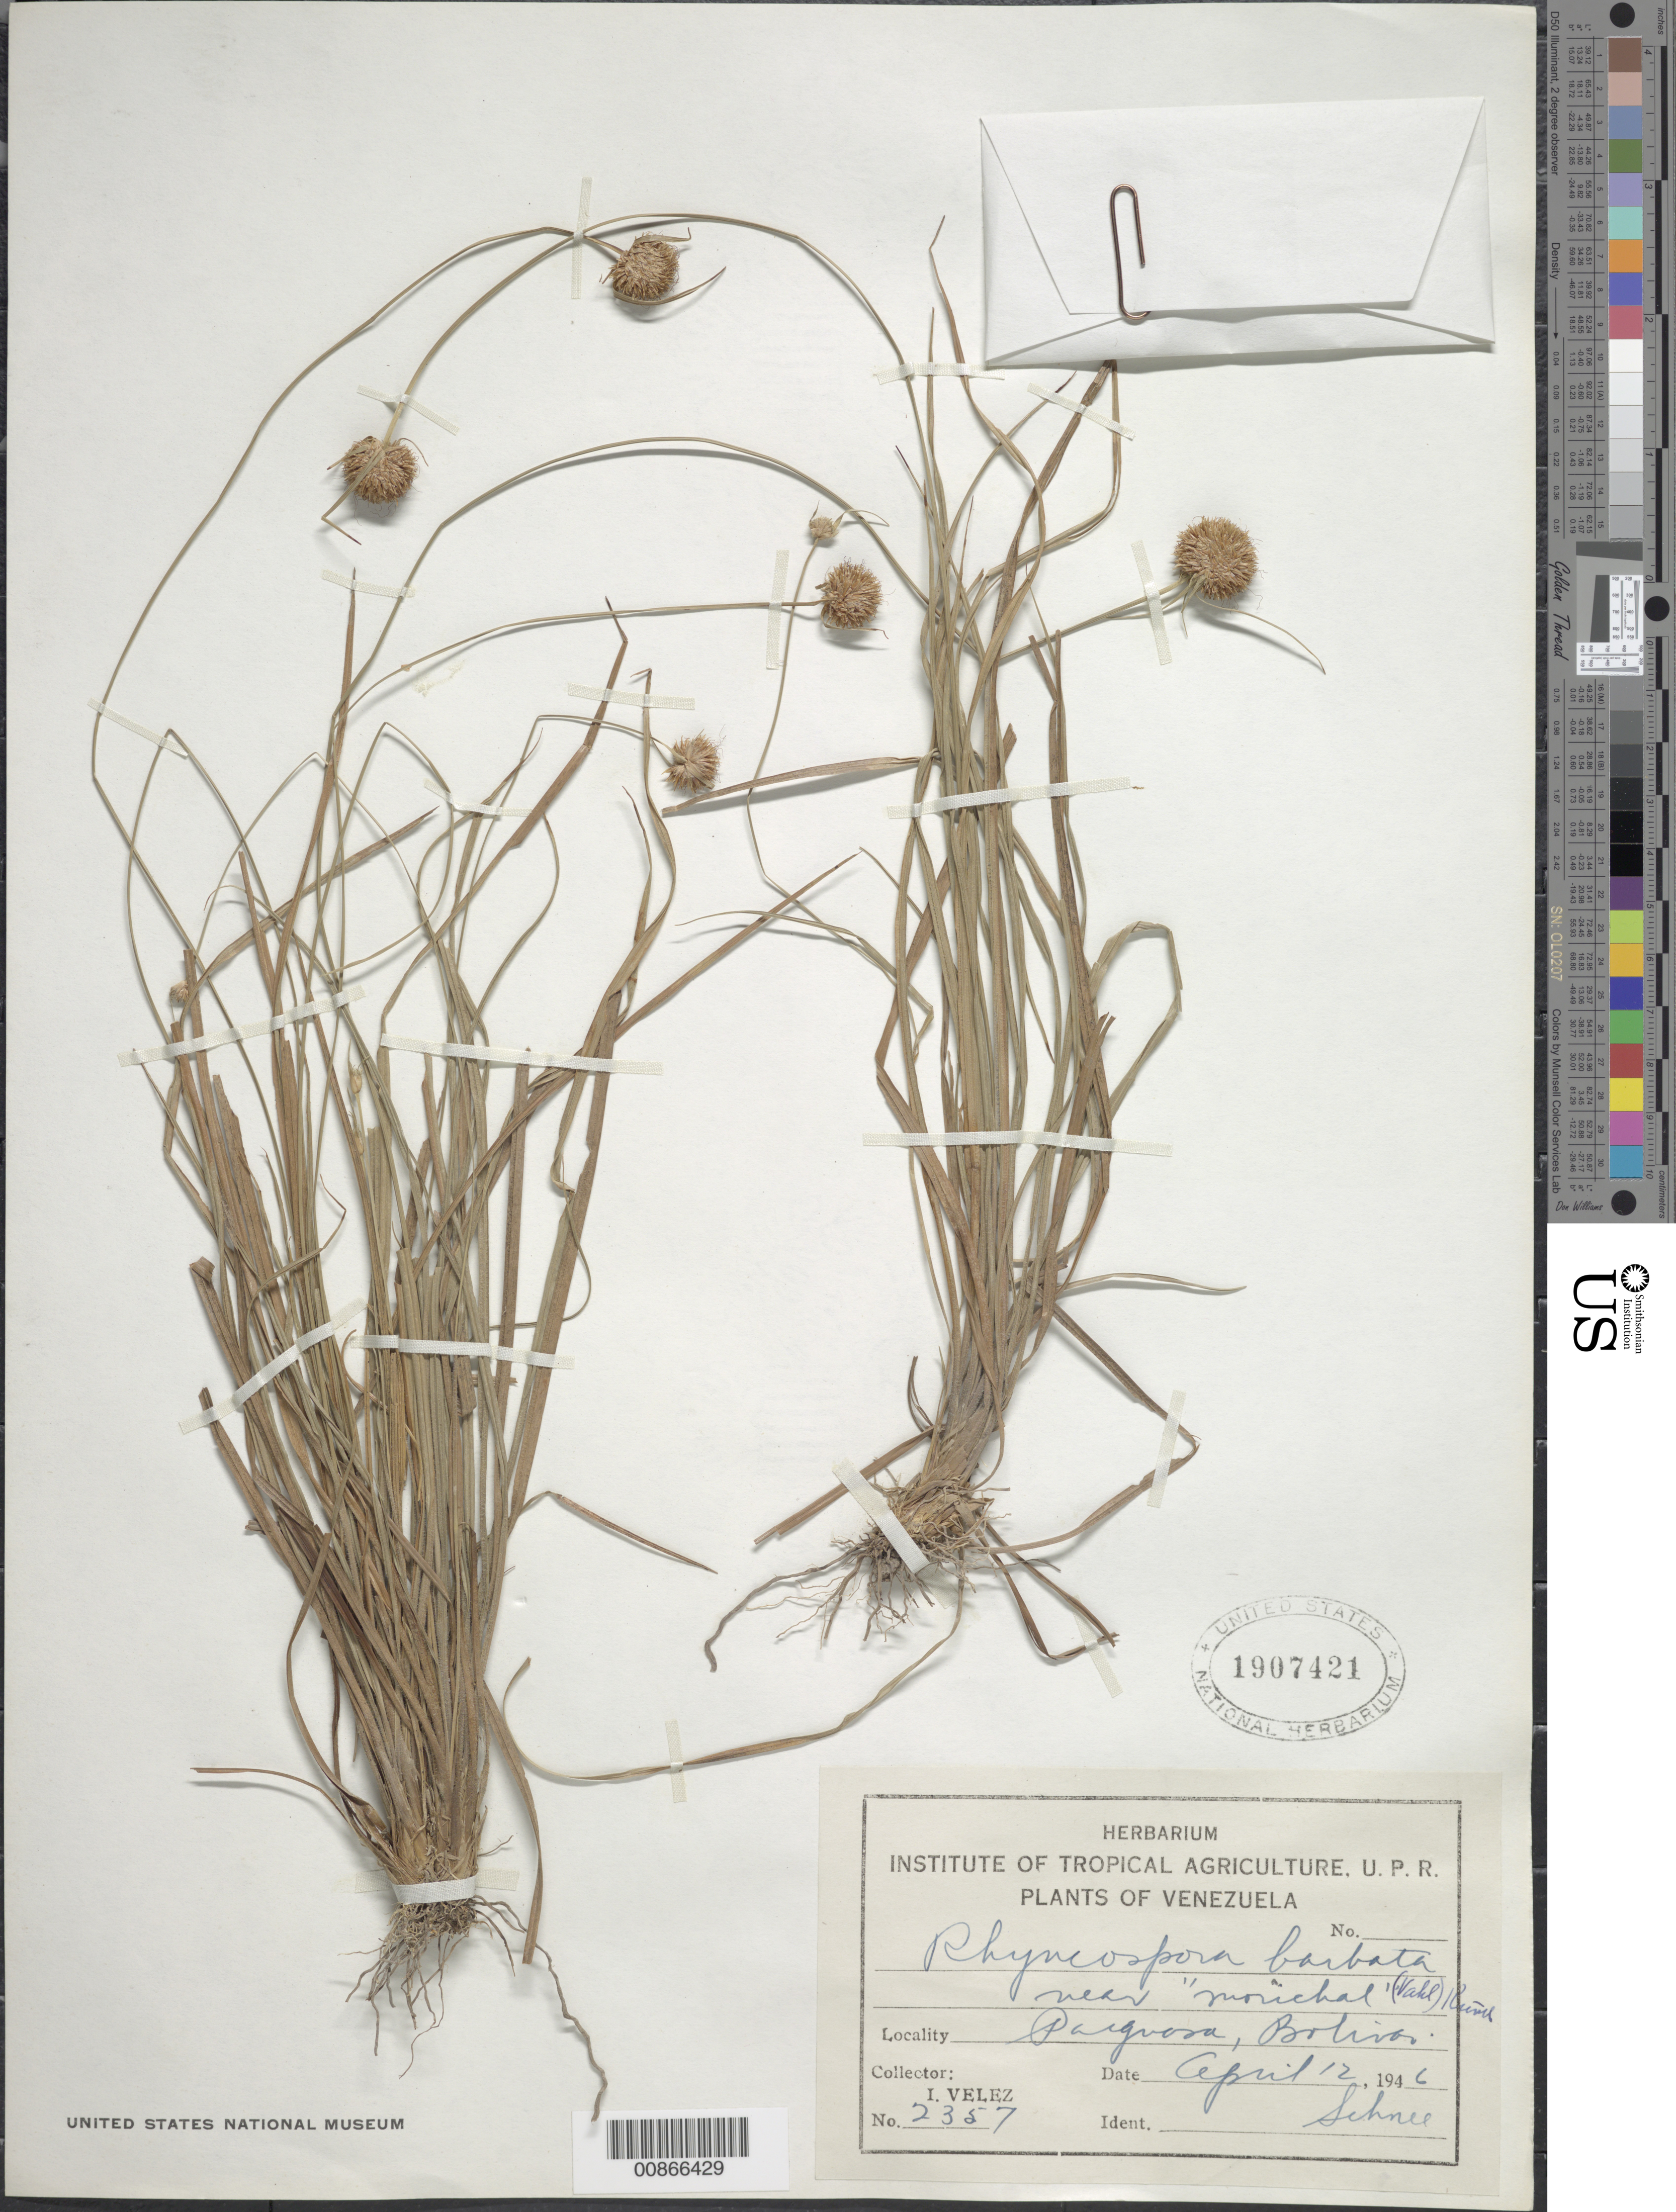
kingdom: Plantae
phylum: Tracheophyta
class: Liliopsida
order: Poales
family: Cyperaceae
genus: Rhynchospora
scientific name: Rhynchospora barbata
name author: (Vahl) Kunth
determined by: Alves, K.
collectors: I. Velez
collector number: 2357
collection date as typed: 12-Apr-46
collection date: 1946-04-12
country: Venezuela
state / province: Bolívar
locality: Parguasa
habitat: Morichal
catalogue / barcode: US 1907421